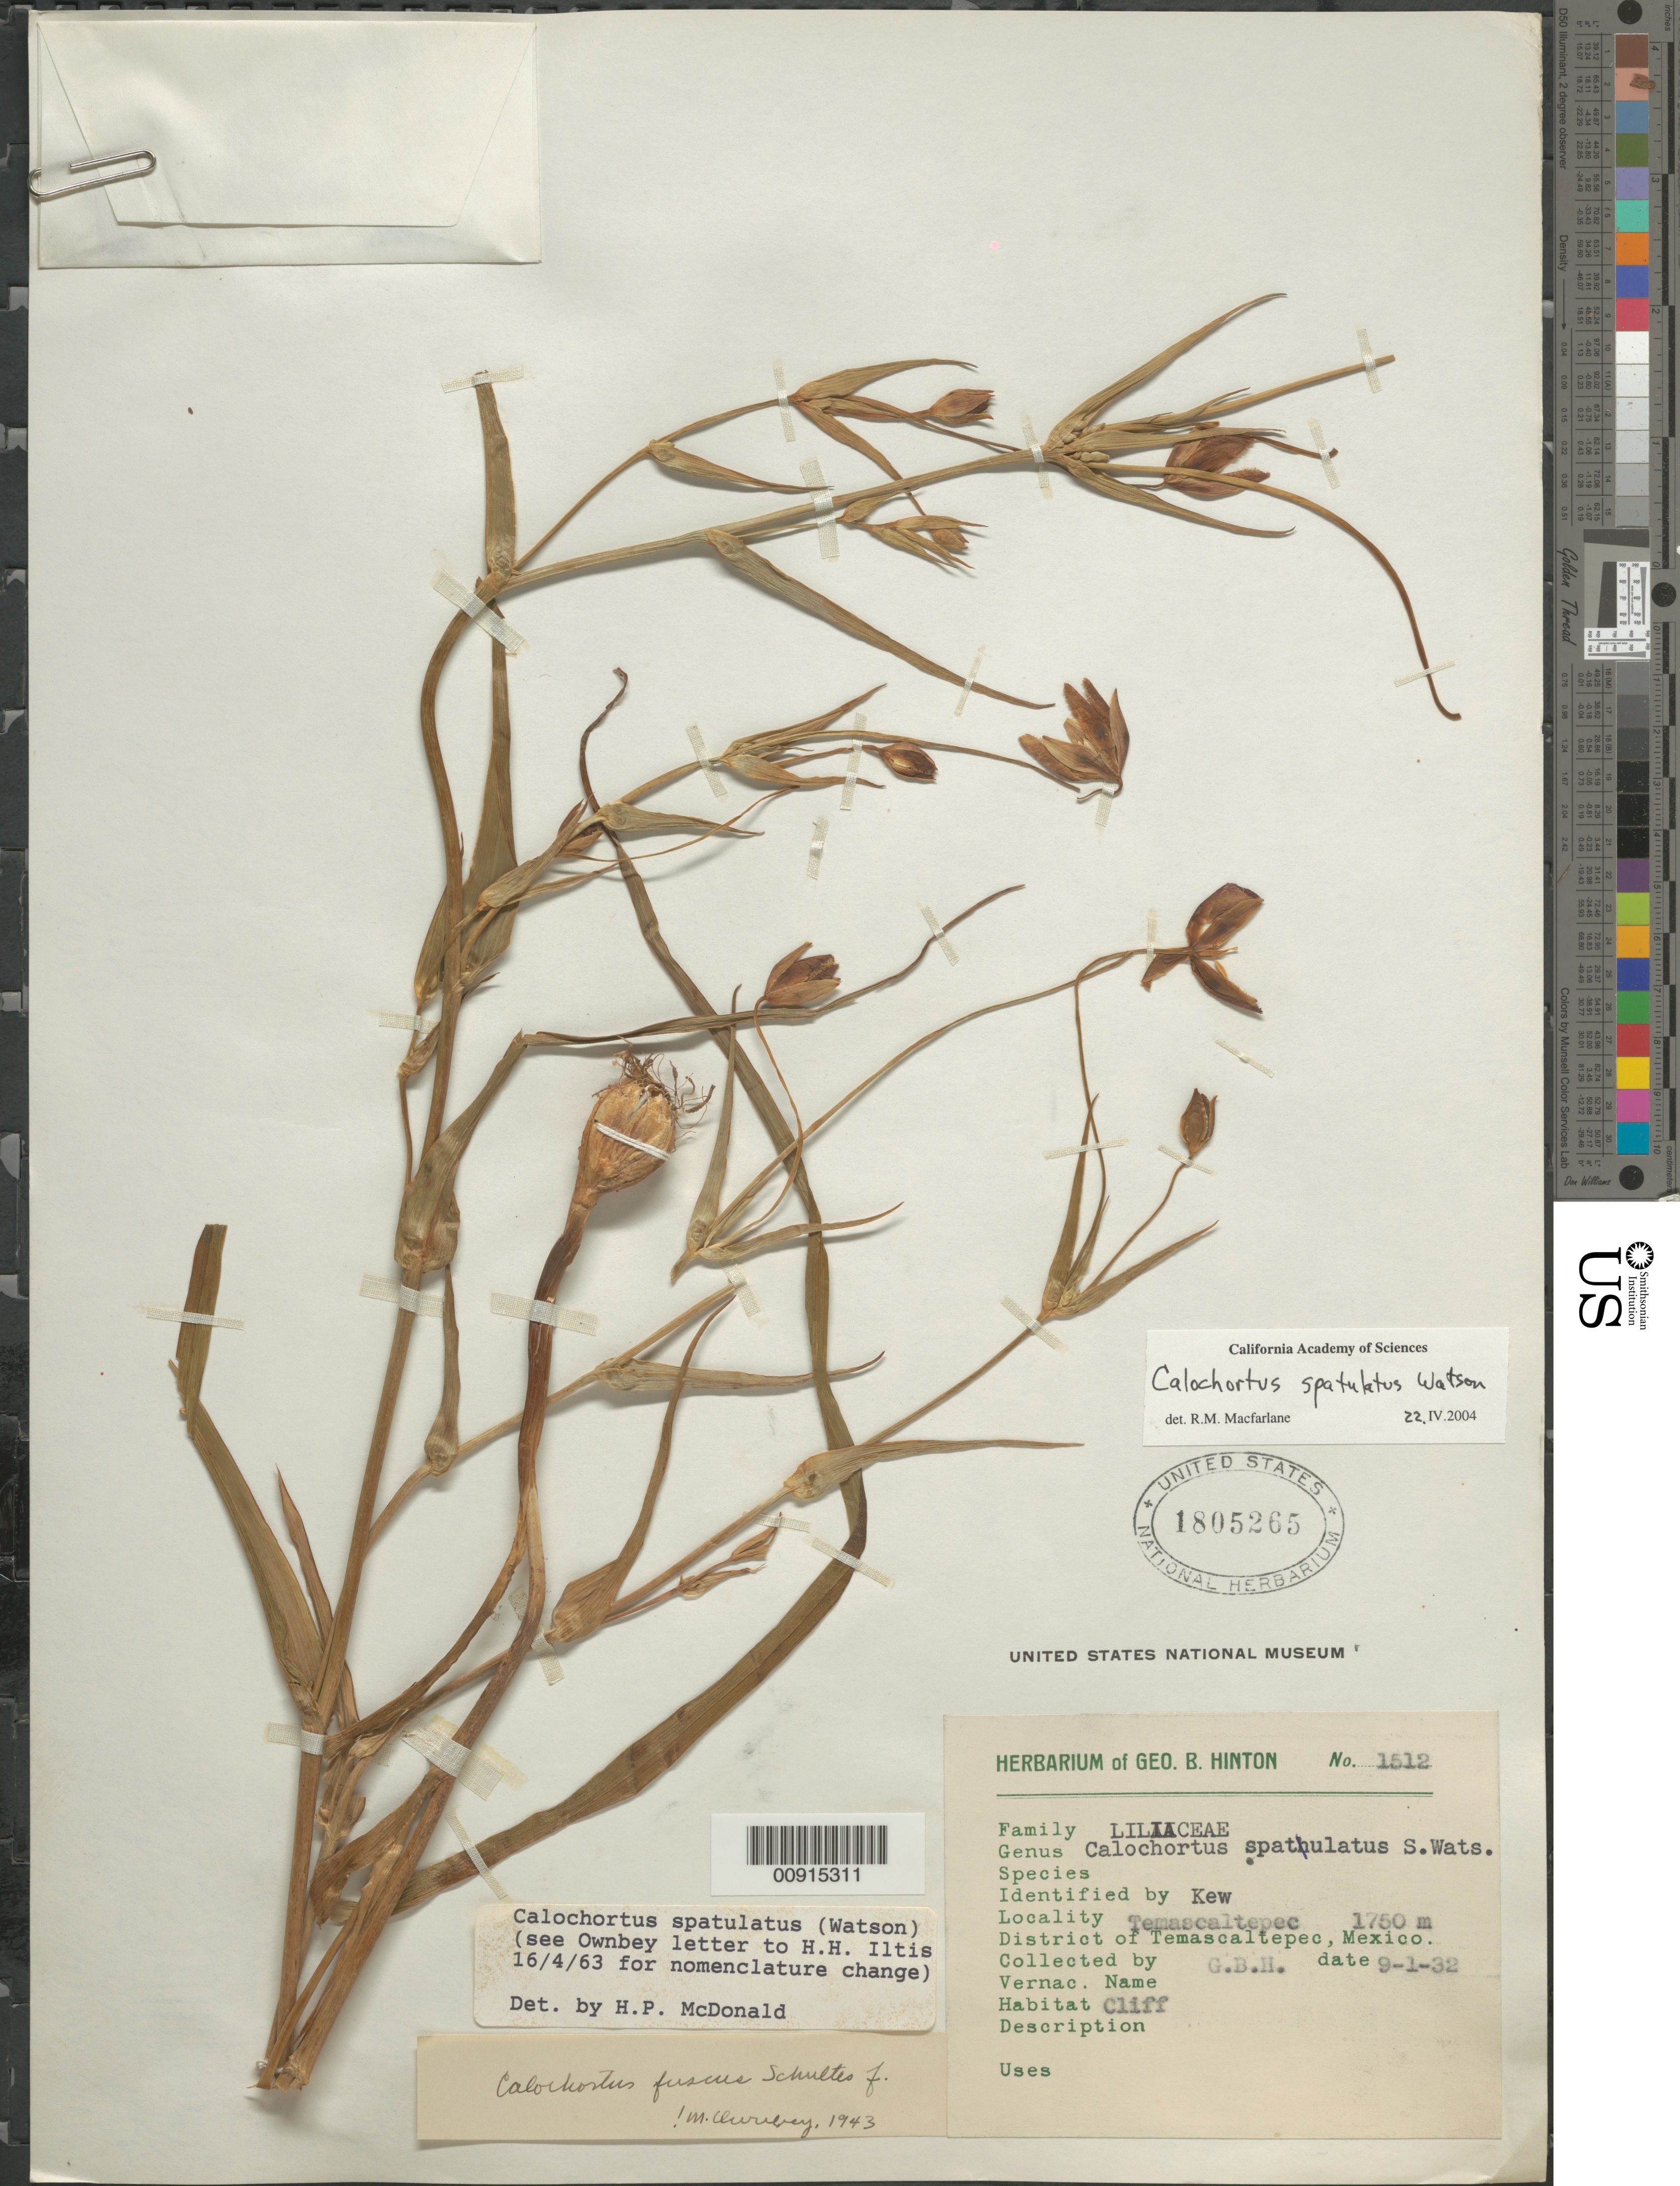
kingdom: Plantae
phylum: Tracheophyta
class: Liliopsida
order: Liliales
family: Liliaceae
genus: Calochortus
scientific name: Calochortus spatulatus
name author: S. Watson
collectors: G. B. Hinton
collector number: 1512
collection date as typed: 01 Sep 1932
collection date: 1932-09-01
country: Mexico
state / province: México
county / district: Temascaltepec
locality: Temascaltepec, District of Temascaltepec, State of México.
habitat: Cliff.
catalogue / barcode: US 1805265